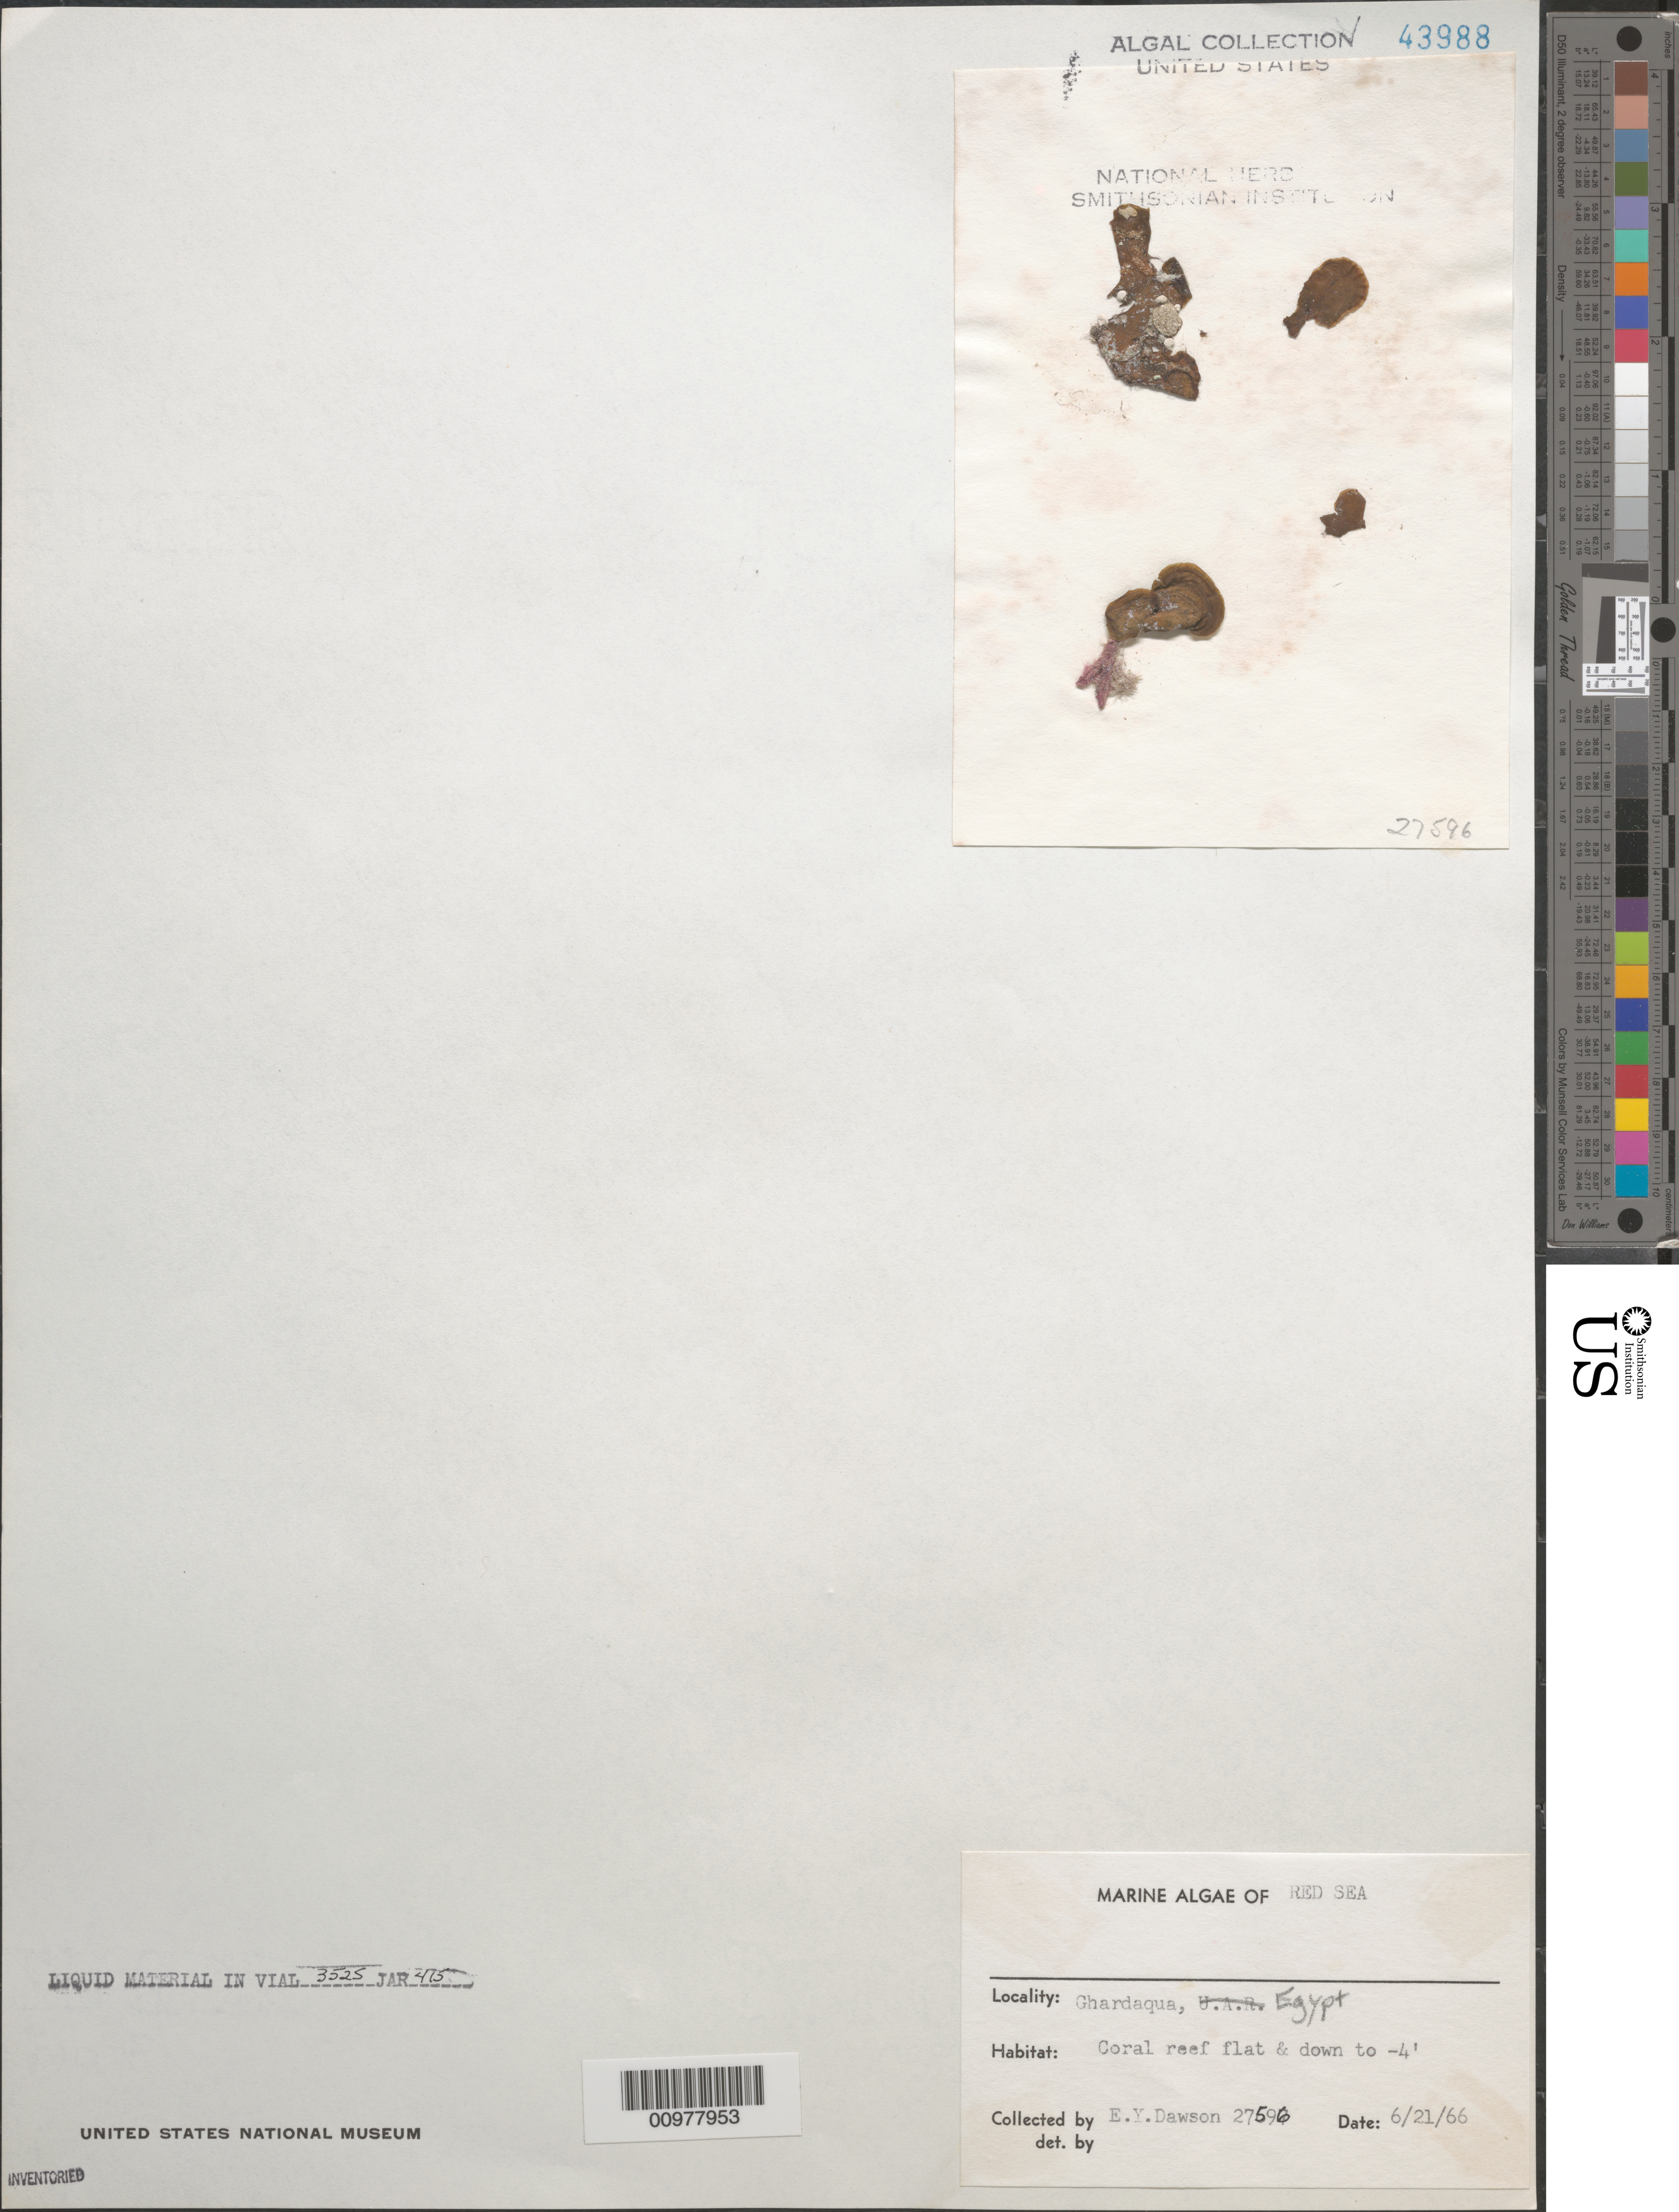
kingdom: Chromista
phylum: Ochrophyta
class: Phaeophyceae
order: Dictyotales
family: Dictyotaceae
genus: Lobophora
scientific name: Lobophora sp.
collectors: E. Y. Dawson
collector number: EYD 27596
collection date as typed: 21 Jun 1966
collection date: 1966-06-21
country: Egypt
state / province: Al Bahr al Ahmar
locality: Ghardaqua, Red Sea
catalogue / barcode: US 43988